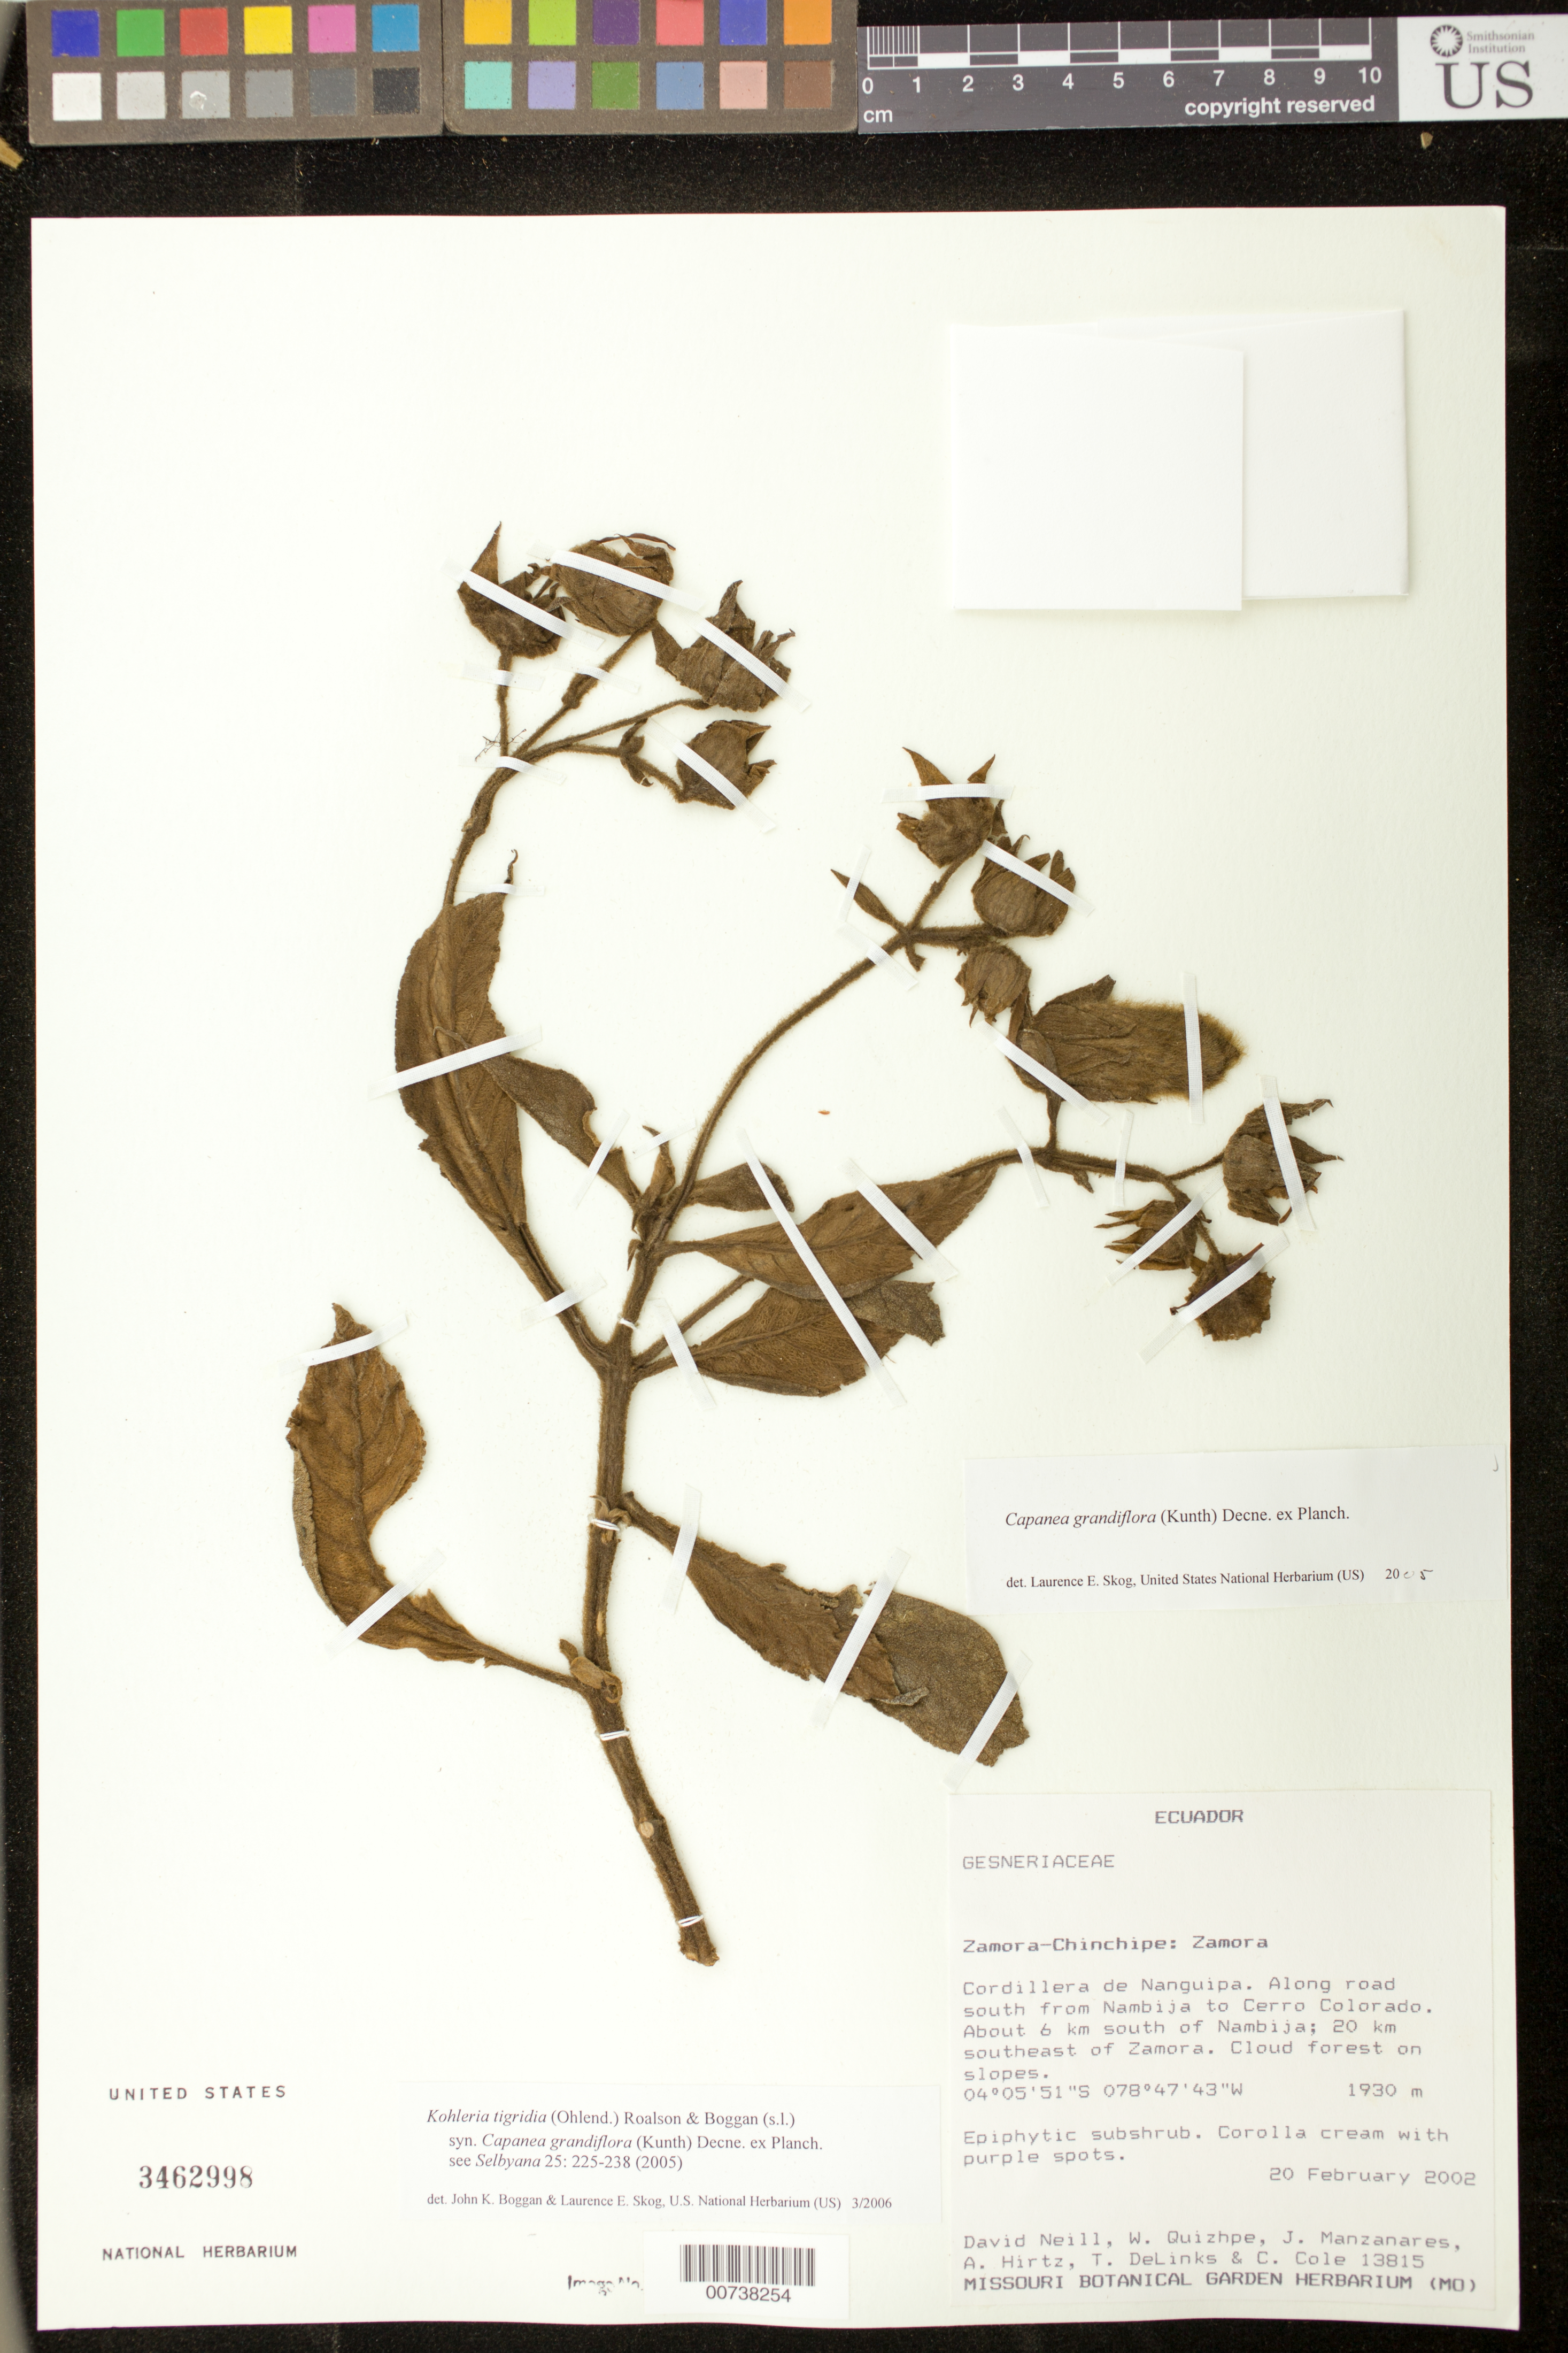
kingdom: Plantae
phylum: Tracheophyta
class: Magnoliopsida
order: Lamiales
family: Gesneriaceae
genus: Kohleria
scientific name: Kohleria tigridia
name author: (Ohlend.) Roalson & Boggan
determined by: Boggan, J. K.; Skog, L. E.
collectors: D. A. Neill, W. Quizhpe, J. Manzanares, A. Hirtz, T. Delinks & C. Cole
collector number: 13815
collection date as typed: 20 Feb 2002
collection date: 2002-02-20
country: Ecuador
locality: Zamora-Chinchipe: Zamora. Cordillera de Nanguipa. Along road south from Nambija to Cerro Colorado. About 6 km south of Nambija; 20 km southeast of Zamora.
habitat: Cloud forest on slopes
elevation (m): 1930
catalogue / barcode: US 3462998